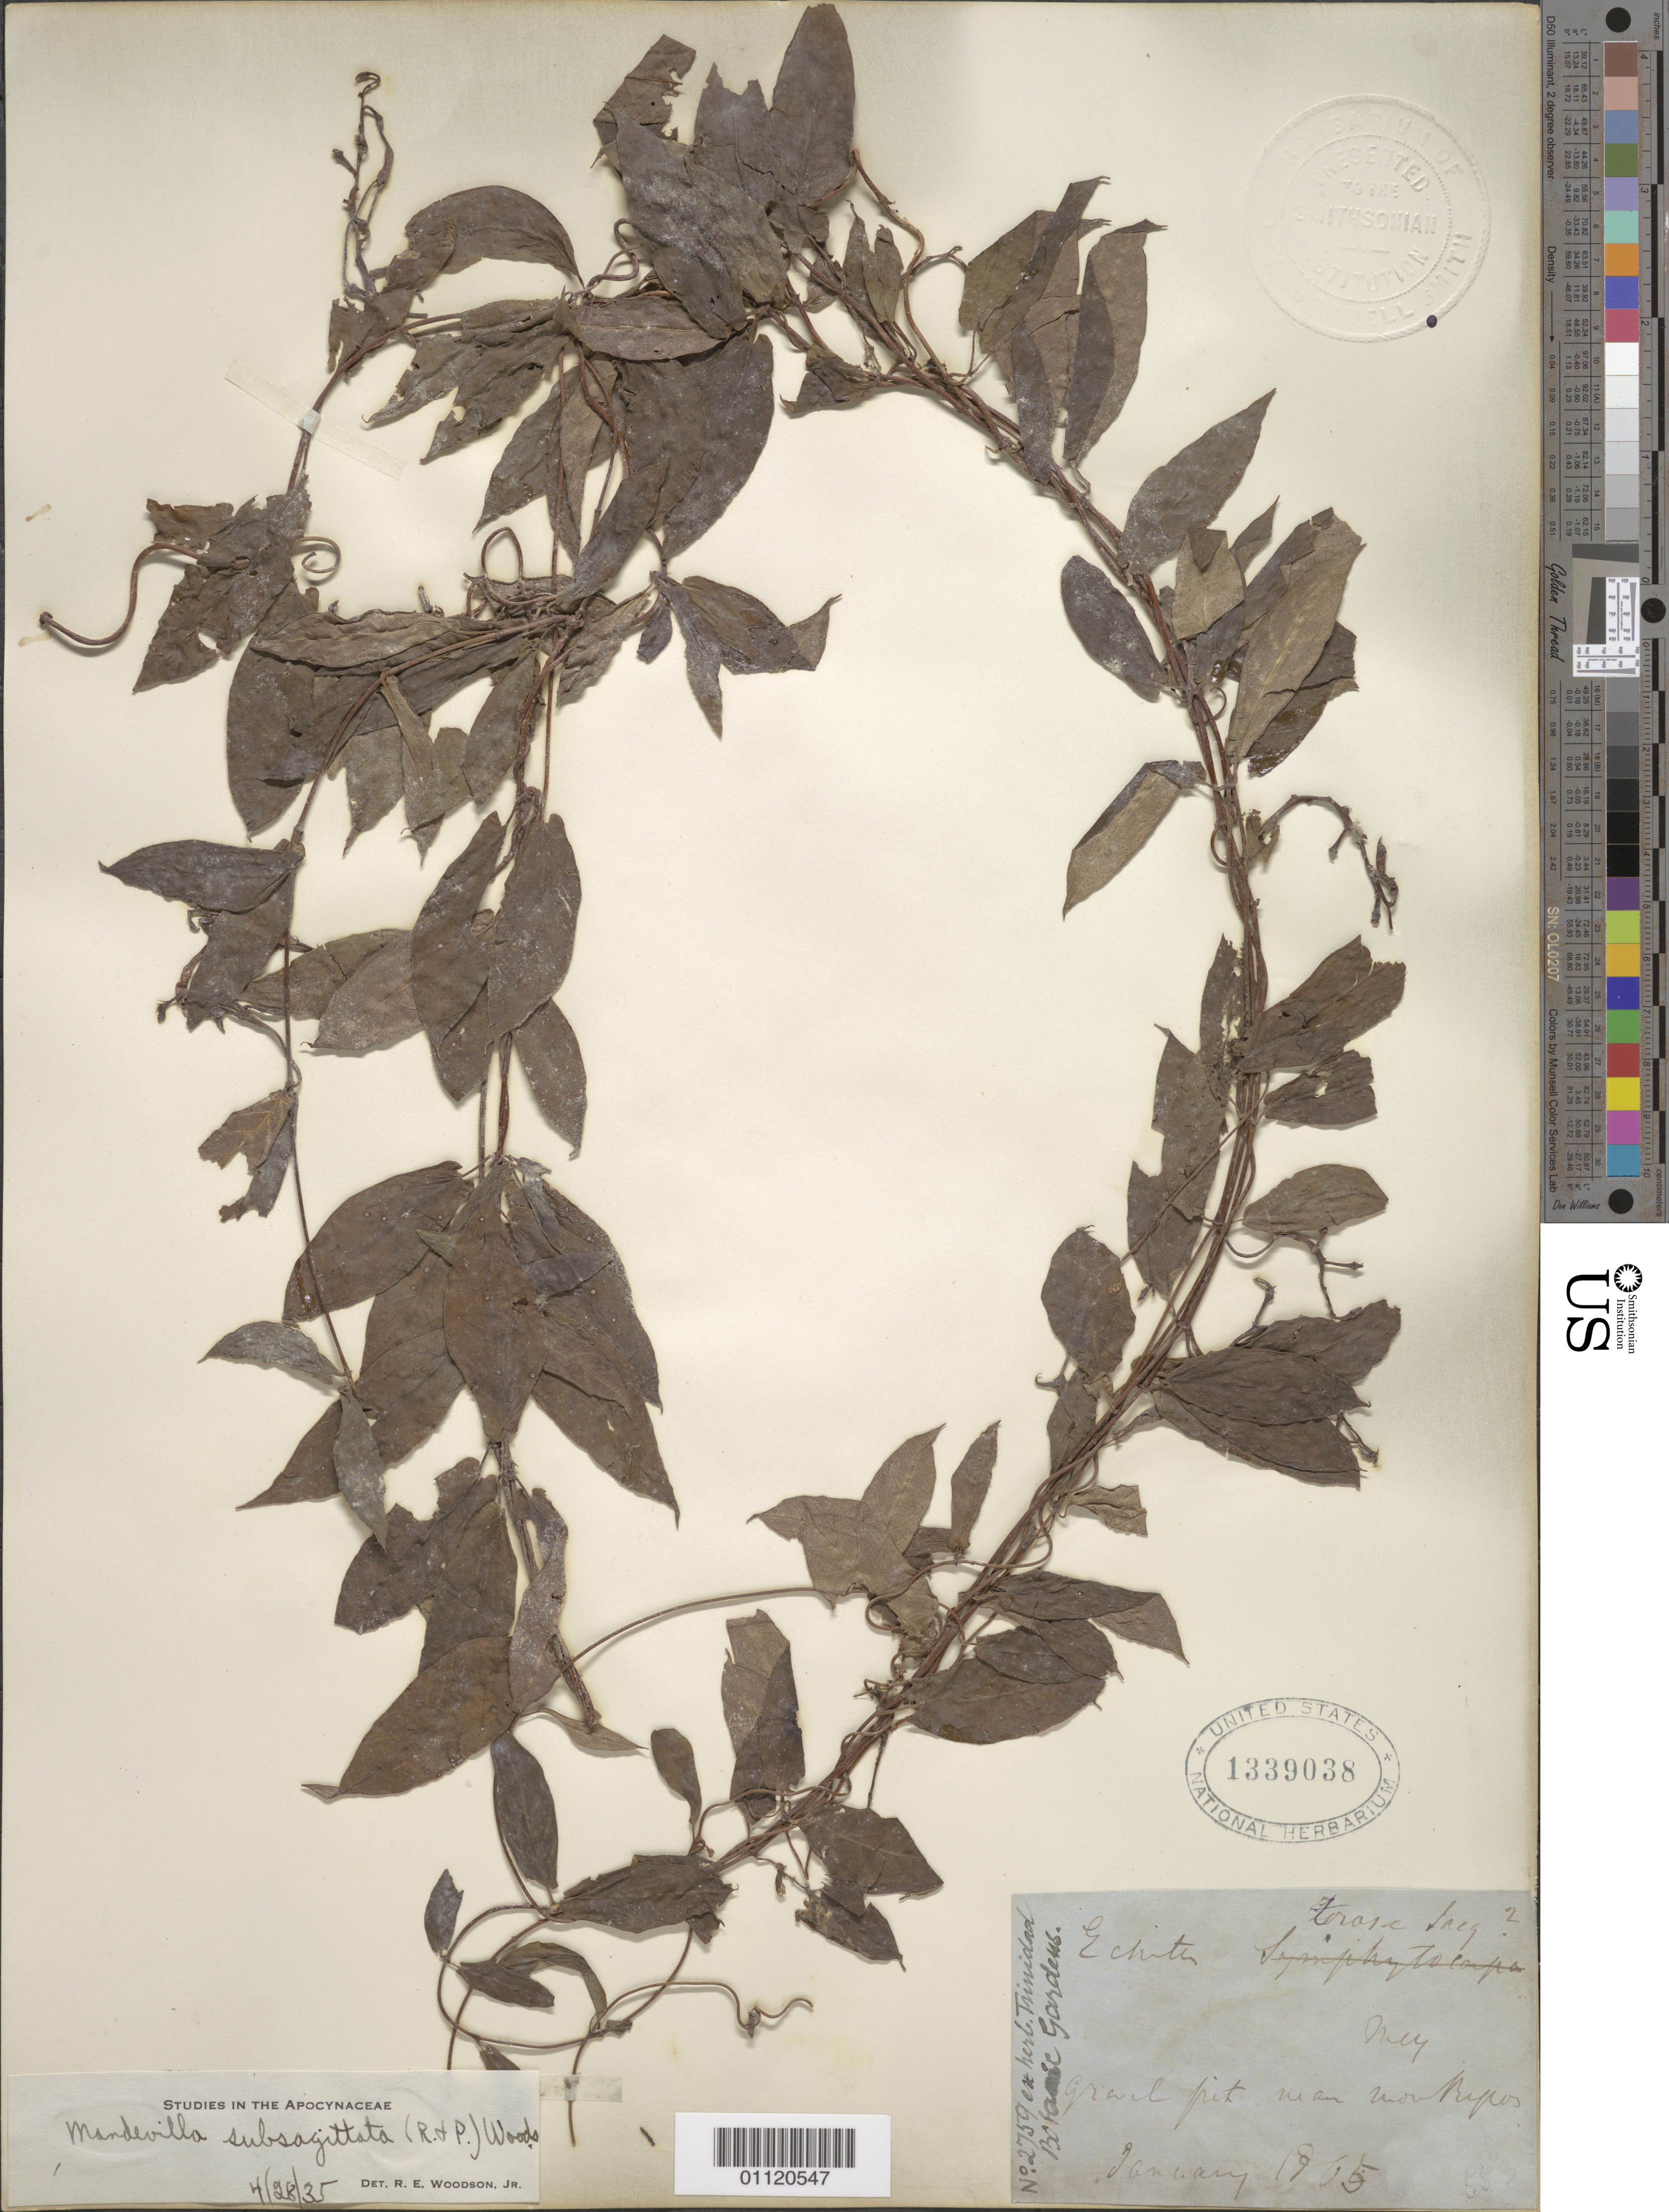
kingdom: Plantae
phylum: Tracheophyta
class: Magnoliopsida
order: Gentianales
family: Apocynaceae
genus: Mandevilla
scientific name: Mandevilla subsagittata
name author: (Ruiz & Pav.) Woodson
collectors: ex herb. Bot. Gard. Trinidad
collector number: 2759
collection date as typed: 01 Jan 1865 to 31 Jan 1865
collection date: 1865-01-01/1865-01-31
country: Trinidad and Tobago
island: Trinidad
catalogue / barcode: US 1339038